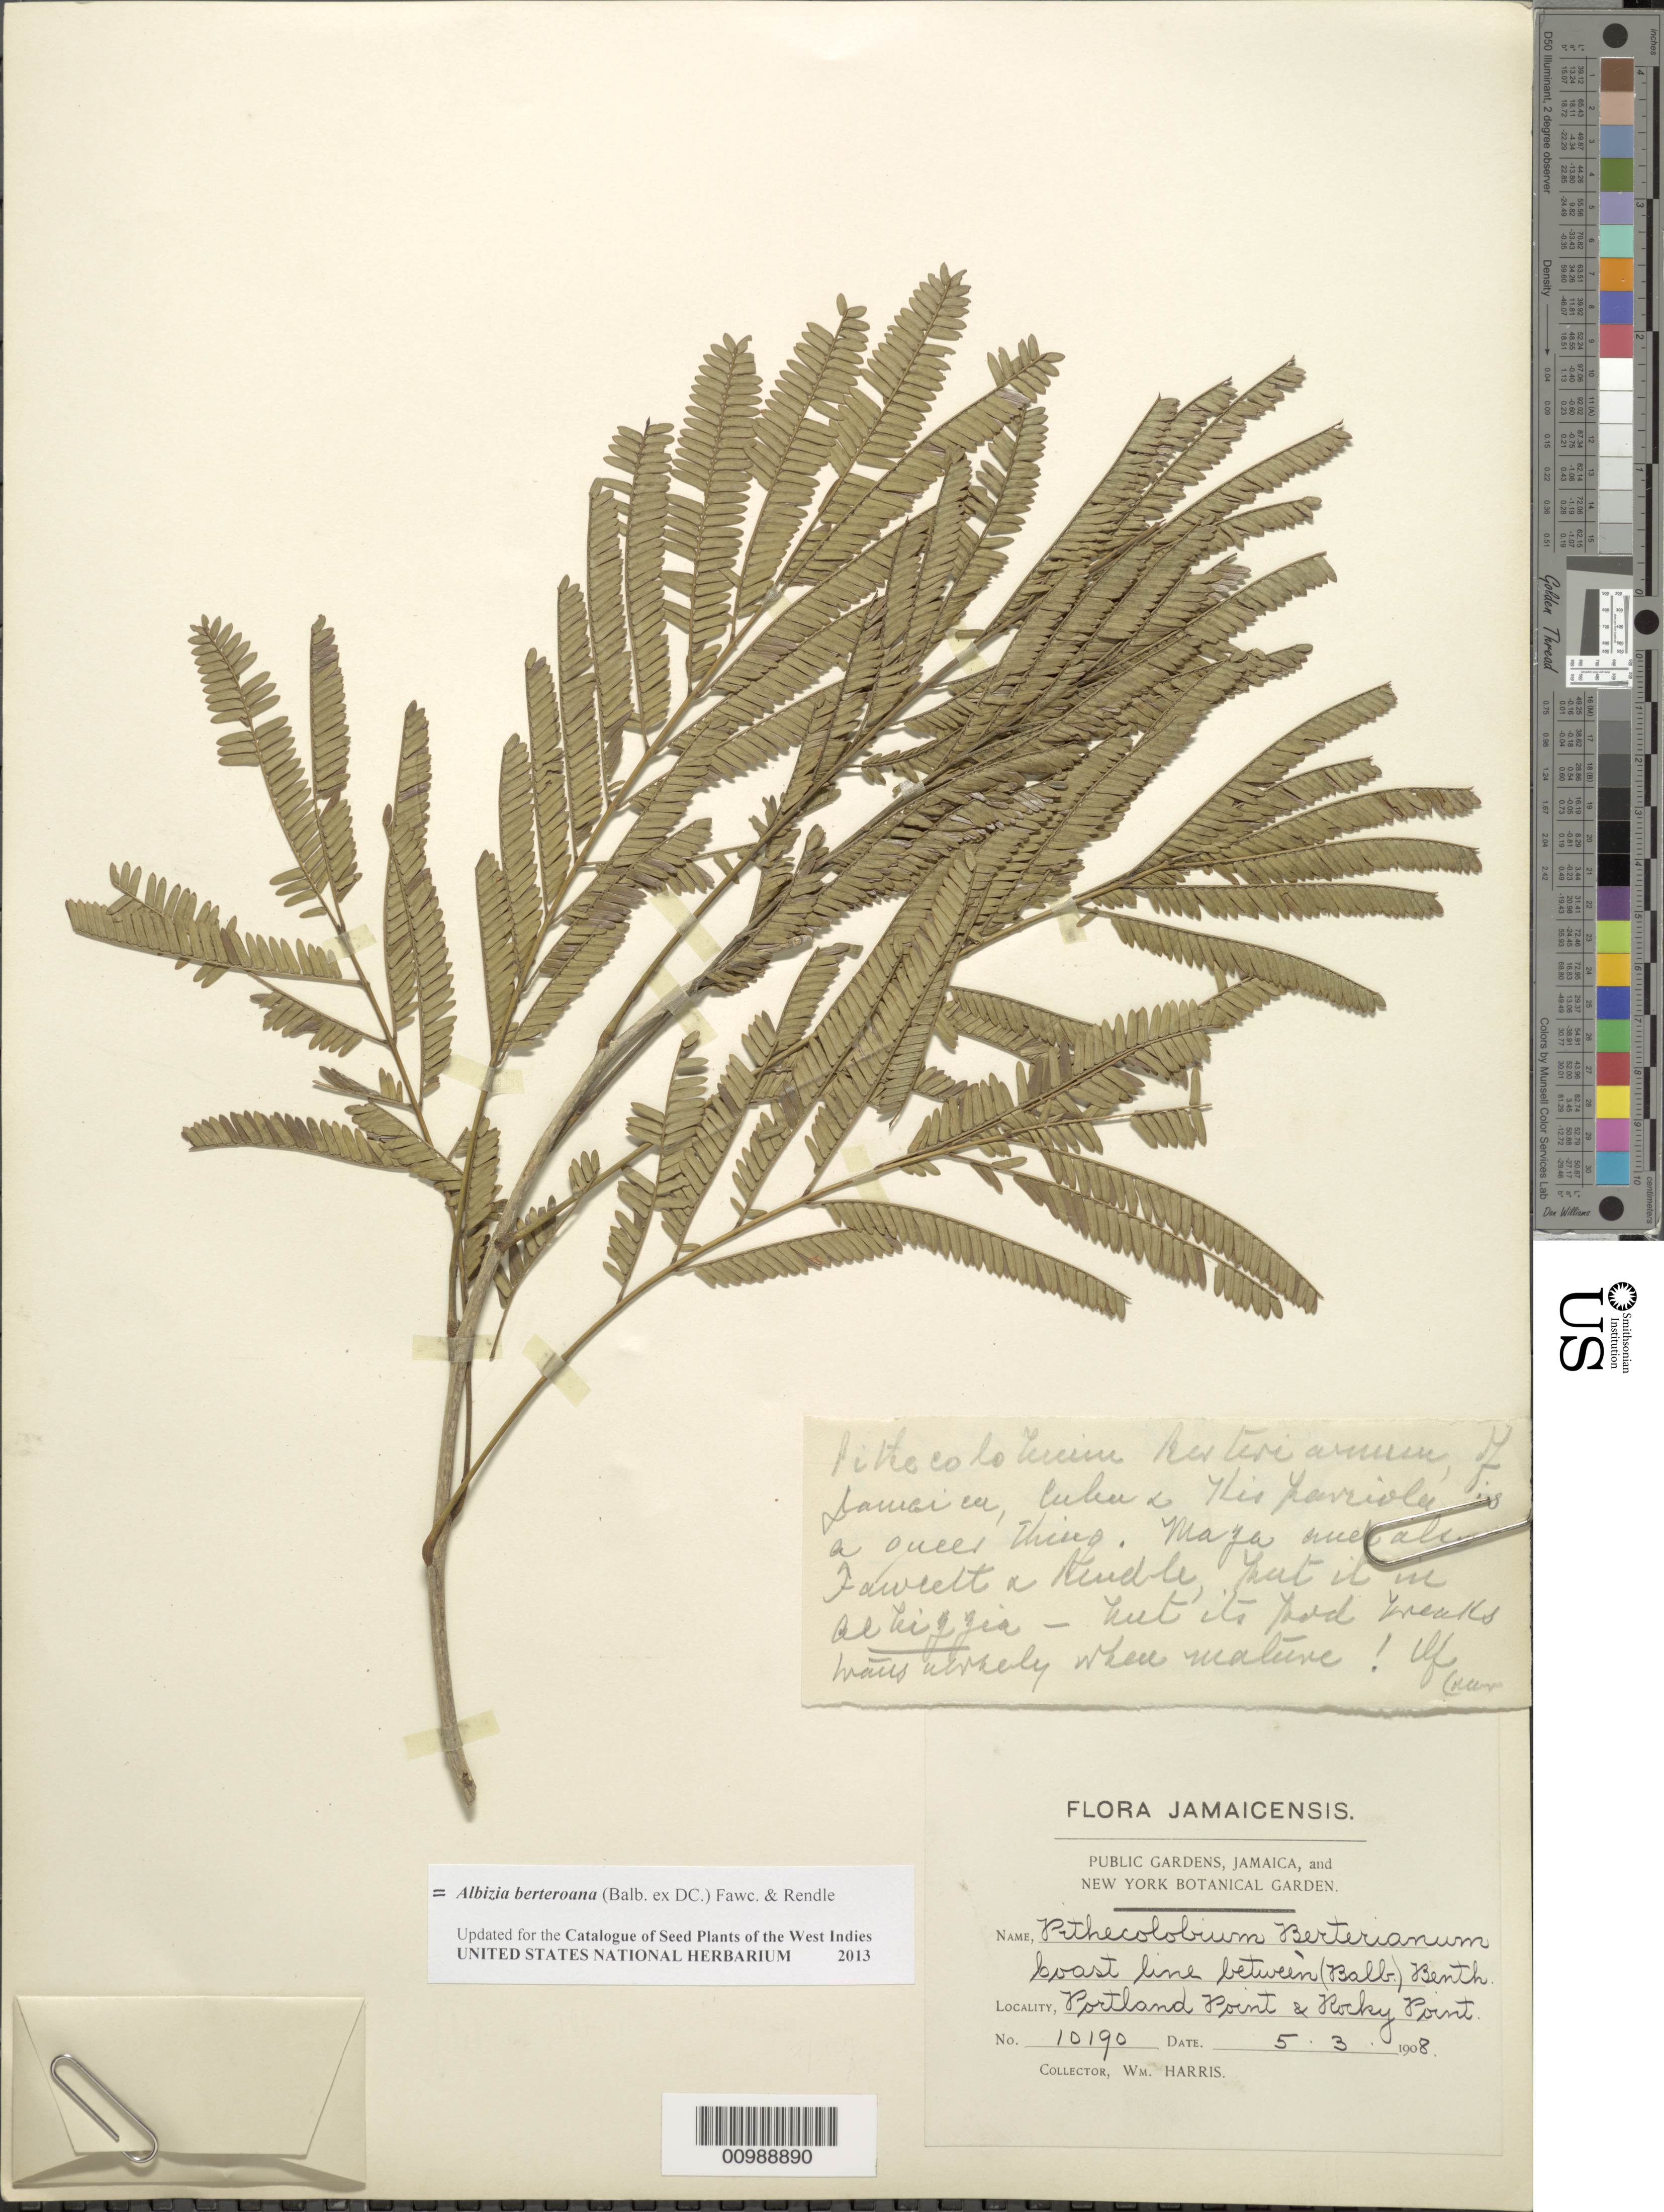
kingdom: Plantae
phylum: Tracheophyta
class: Magnoliopsida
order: Fabales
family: Fabaceae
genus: Pseudalbizzia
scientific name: Pseudalbizzia berteroana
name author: (Balb. ex DC.) Britton & Rose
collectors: W. H. Harris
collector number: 10190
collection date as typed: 05 Mar 1908 or 03 May 1908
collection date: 1908-03-05 or 1908-05-03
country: Jamaica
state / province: Portland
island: Jamaica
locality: Coastline between Portland Point and Rocky Point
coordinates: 0 N, 0 E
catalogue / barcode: US 656965